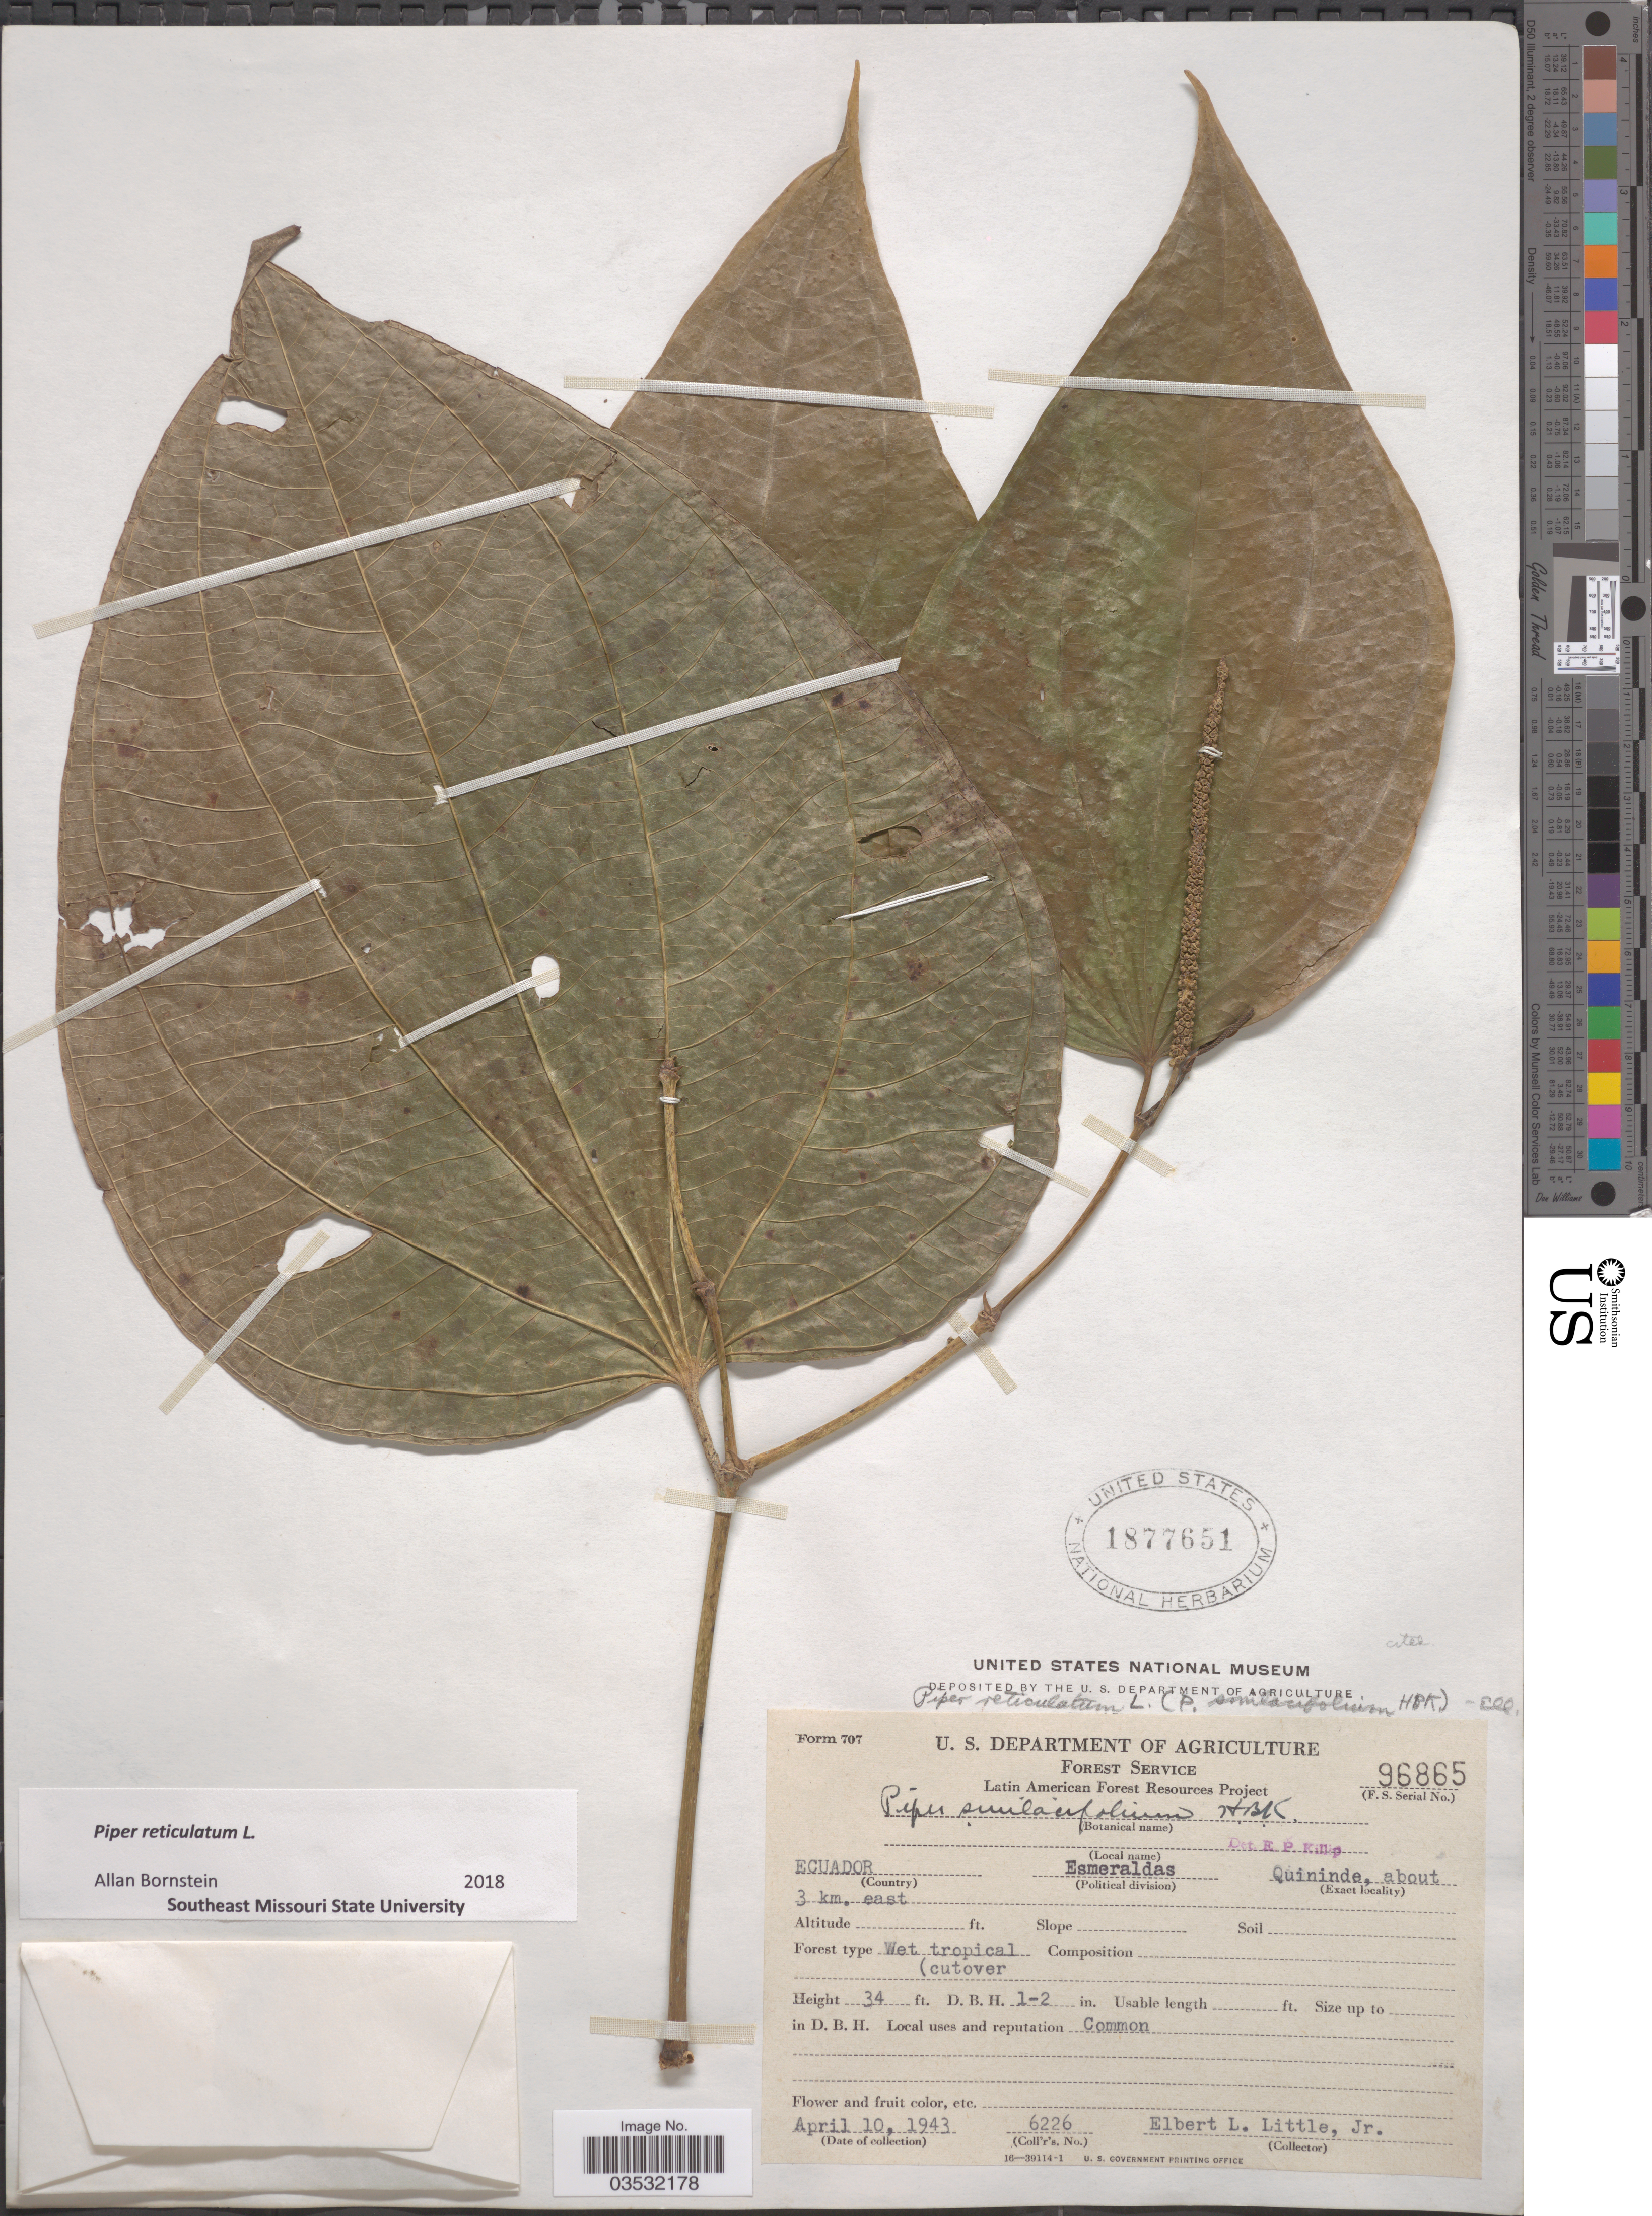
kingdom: Plantae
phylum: Tracheophyta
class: Magnoliopsida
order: Piperales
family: Piperaceae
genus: Piper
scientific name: Piper reticulatum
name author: L.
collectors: E. L. Little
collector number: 6226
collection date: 1943-04-10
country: Ecuador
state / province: Esmeraldas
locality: Quininde, about 3 km. east.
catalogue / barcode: US 1877651